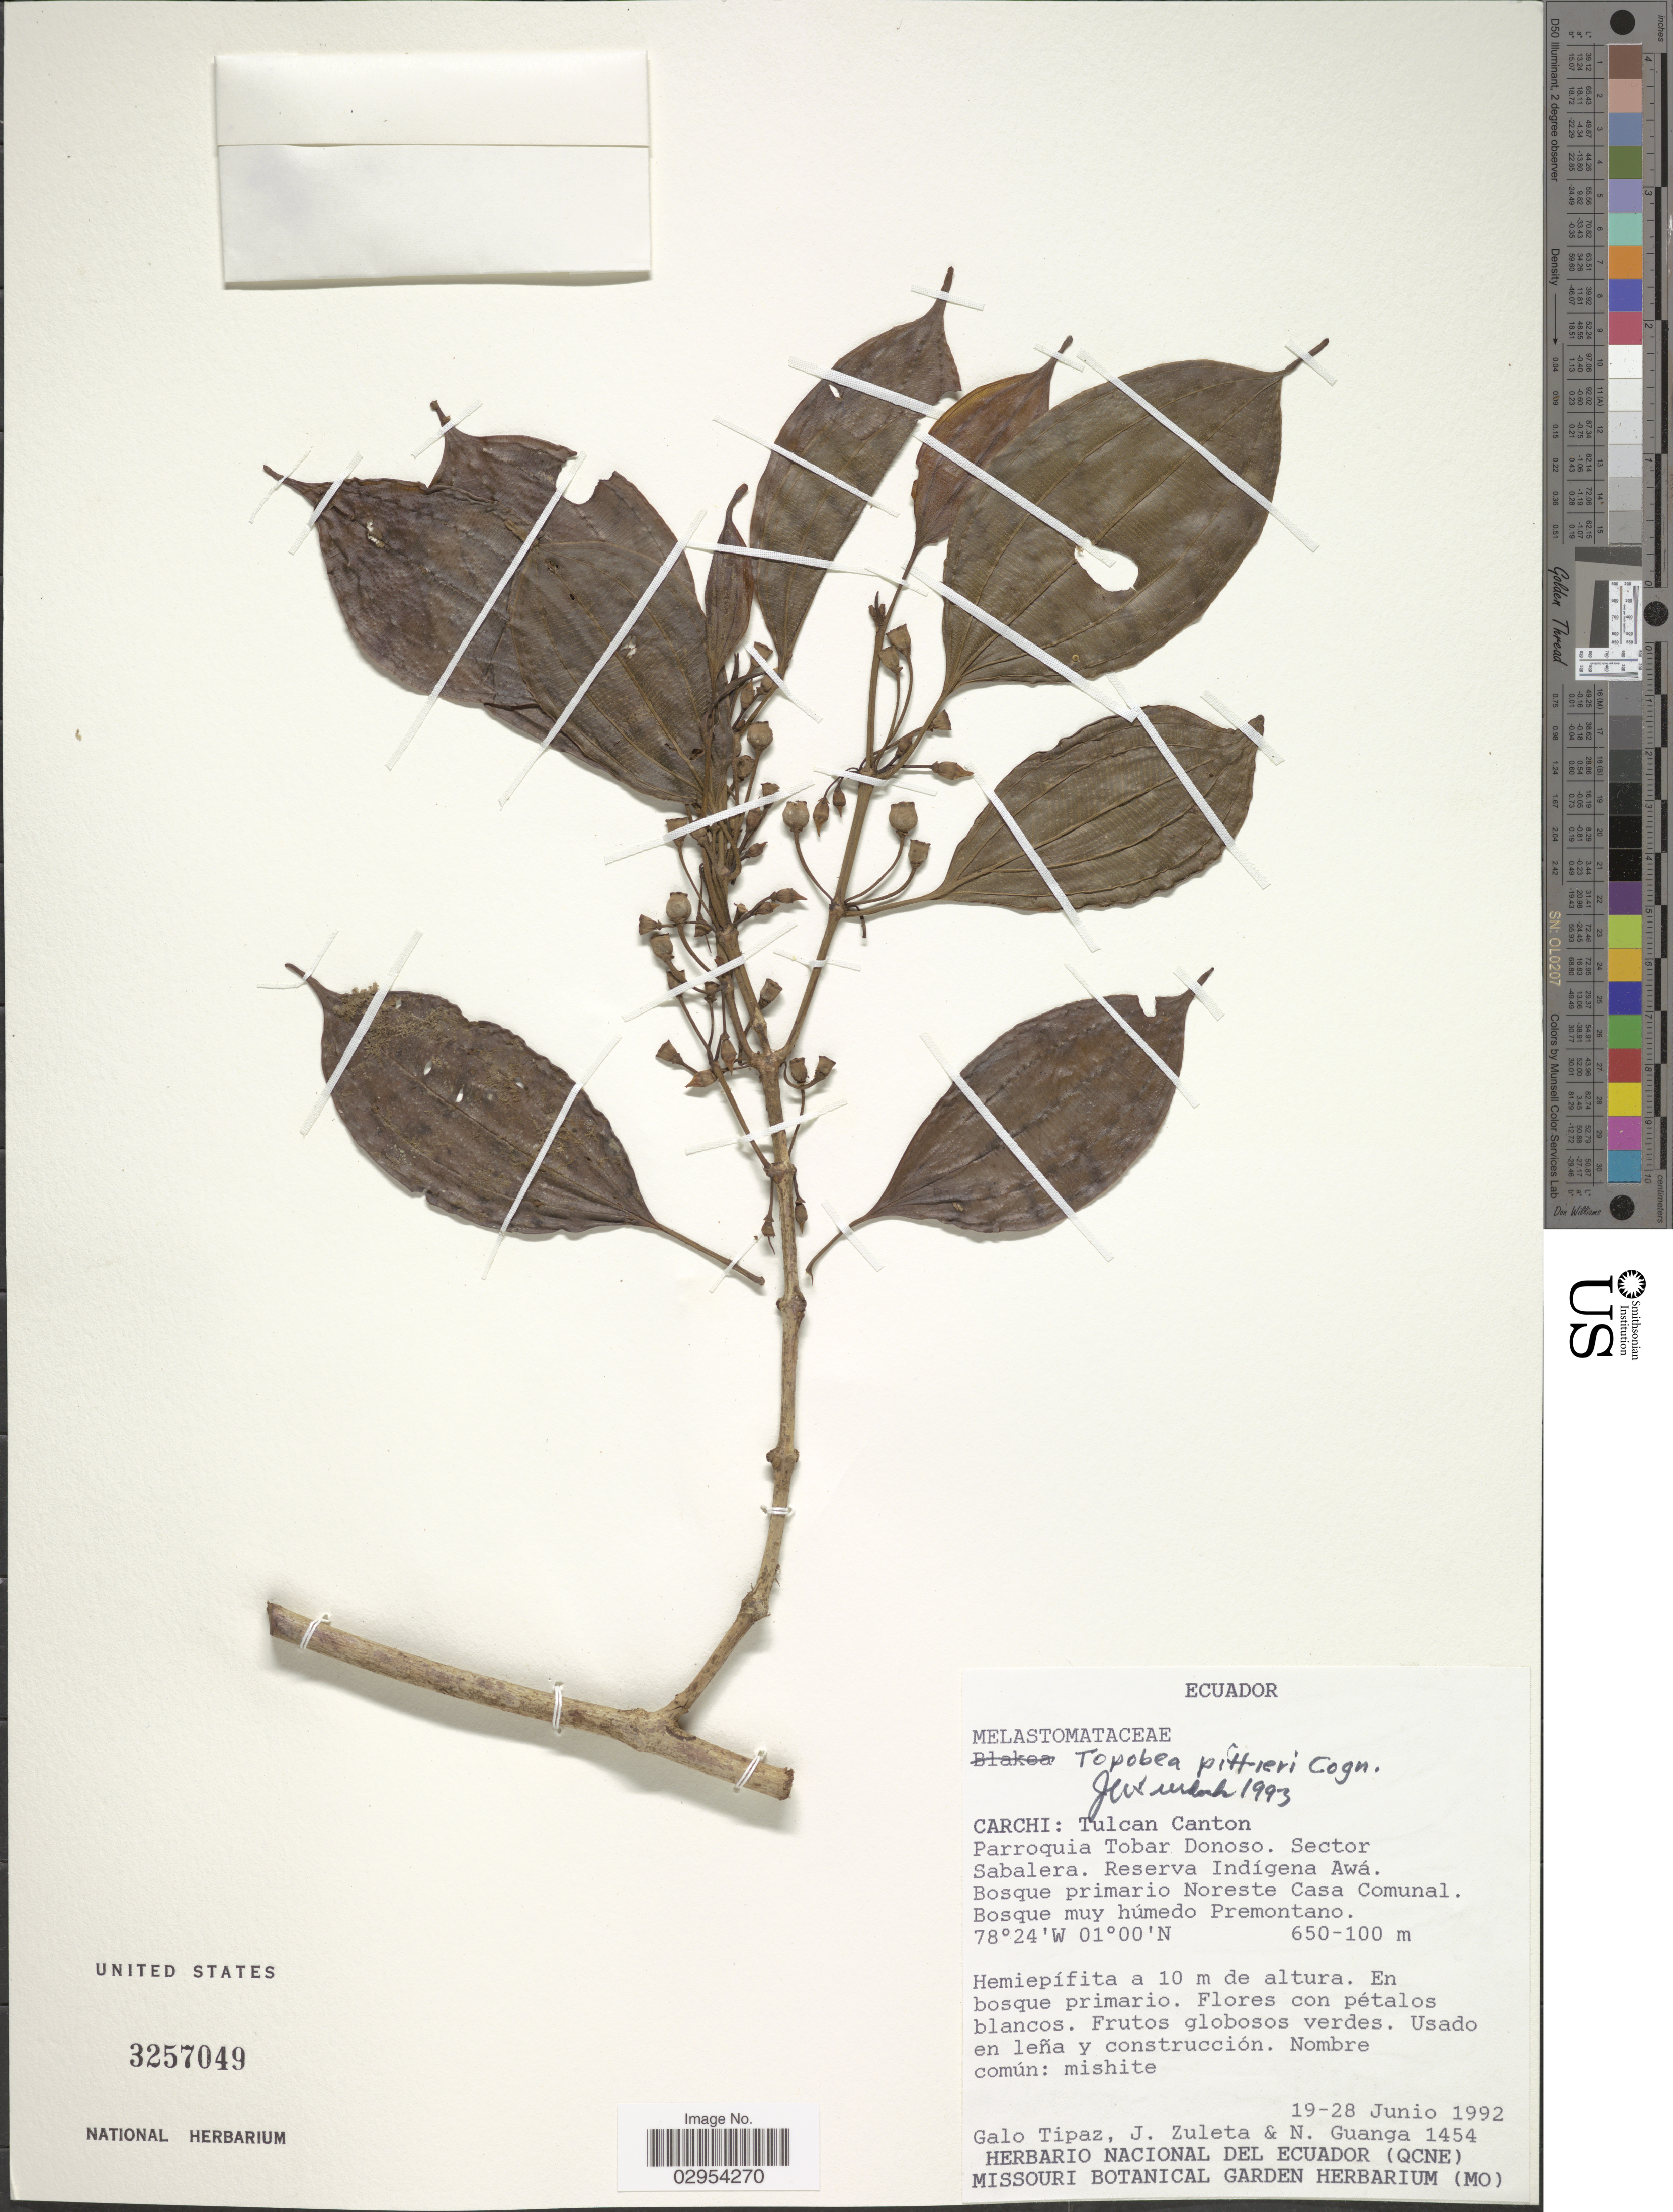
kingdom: Plantae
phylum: Tracheophyta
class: Magnoliopsida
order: Myrtales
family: Melastomataceae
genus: Topobea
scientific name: Topobea pittieri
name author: Cogn.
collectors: G. Tipaz, J. Zuleta & N. Guanga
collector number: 1454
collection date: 1992-06-19/1992-06-28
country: Ecuador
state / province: Carchi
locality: Tulcan Canton, Parroquia Tobar Donoso. Sector Sabalera. Reserva Indígena Awá. Bosque primario Noreste Casa Comunal.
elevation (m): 100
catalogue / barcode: US 3257049